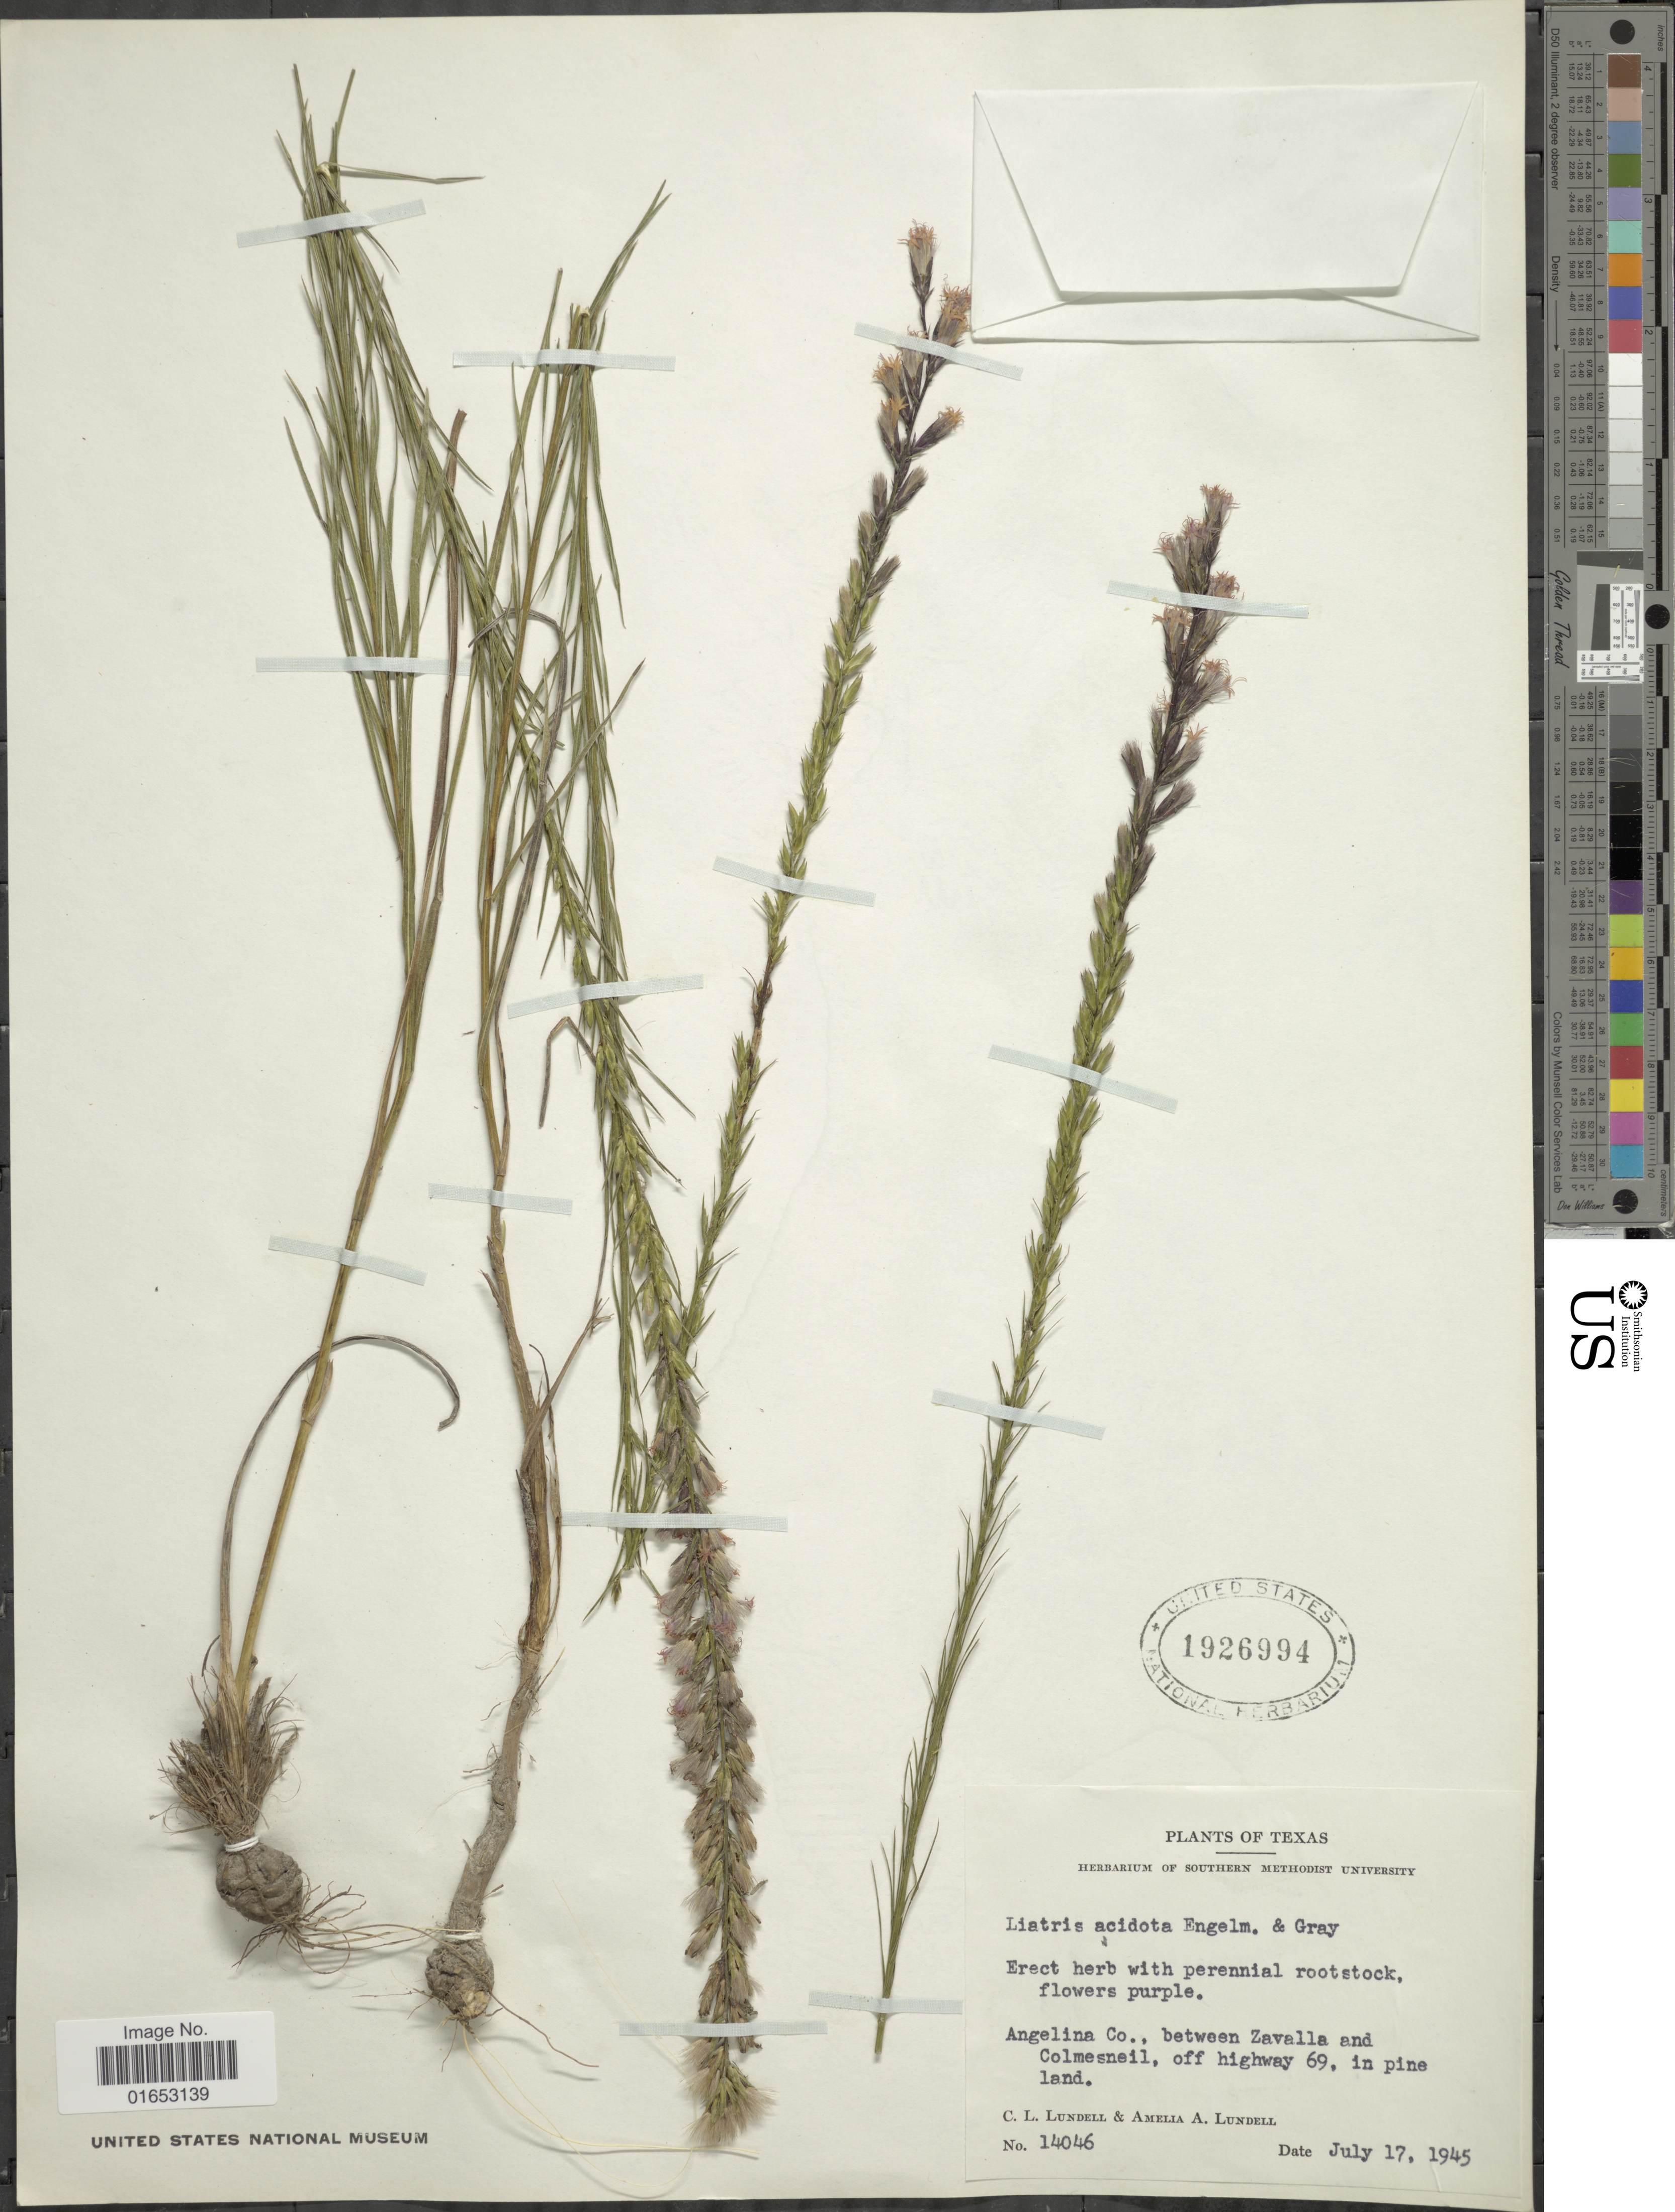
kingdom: Plantae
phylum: Tracheophyta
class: Magnoliopsida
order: Asterales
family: Asteraceae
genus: Liatris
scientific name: Liatris acidota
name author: Engelm. & A. Gray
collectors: C. L. Lundell & A. A. Lundell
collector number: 14046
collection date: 1945-07-17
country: United States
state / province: Texas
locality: Angelina Co., between Zavalla and Colmesneil, off highway 69, in pine land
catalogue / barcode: US 1926994